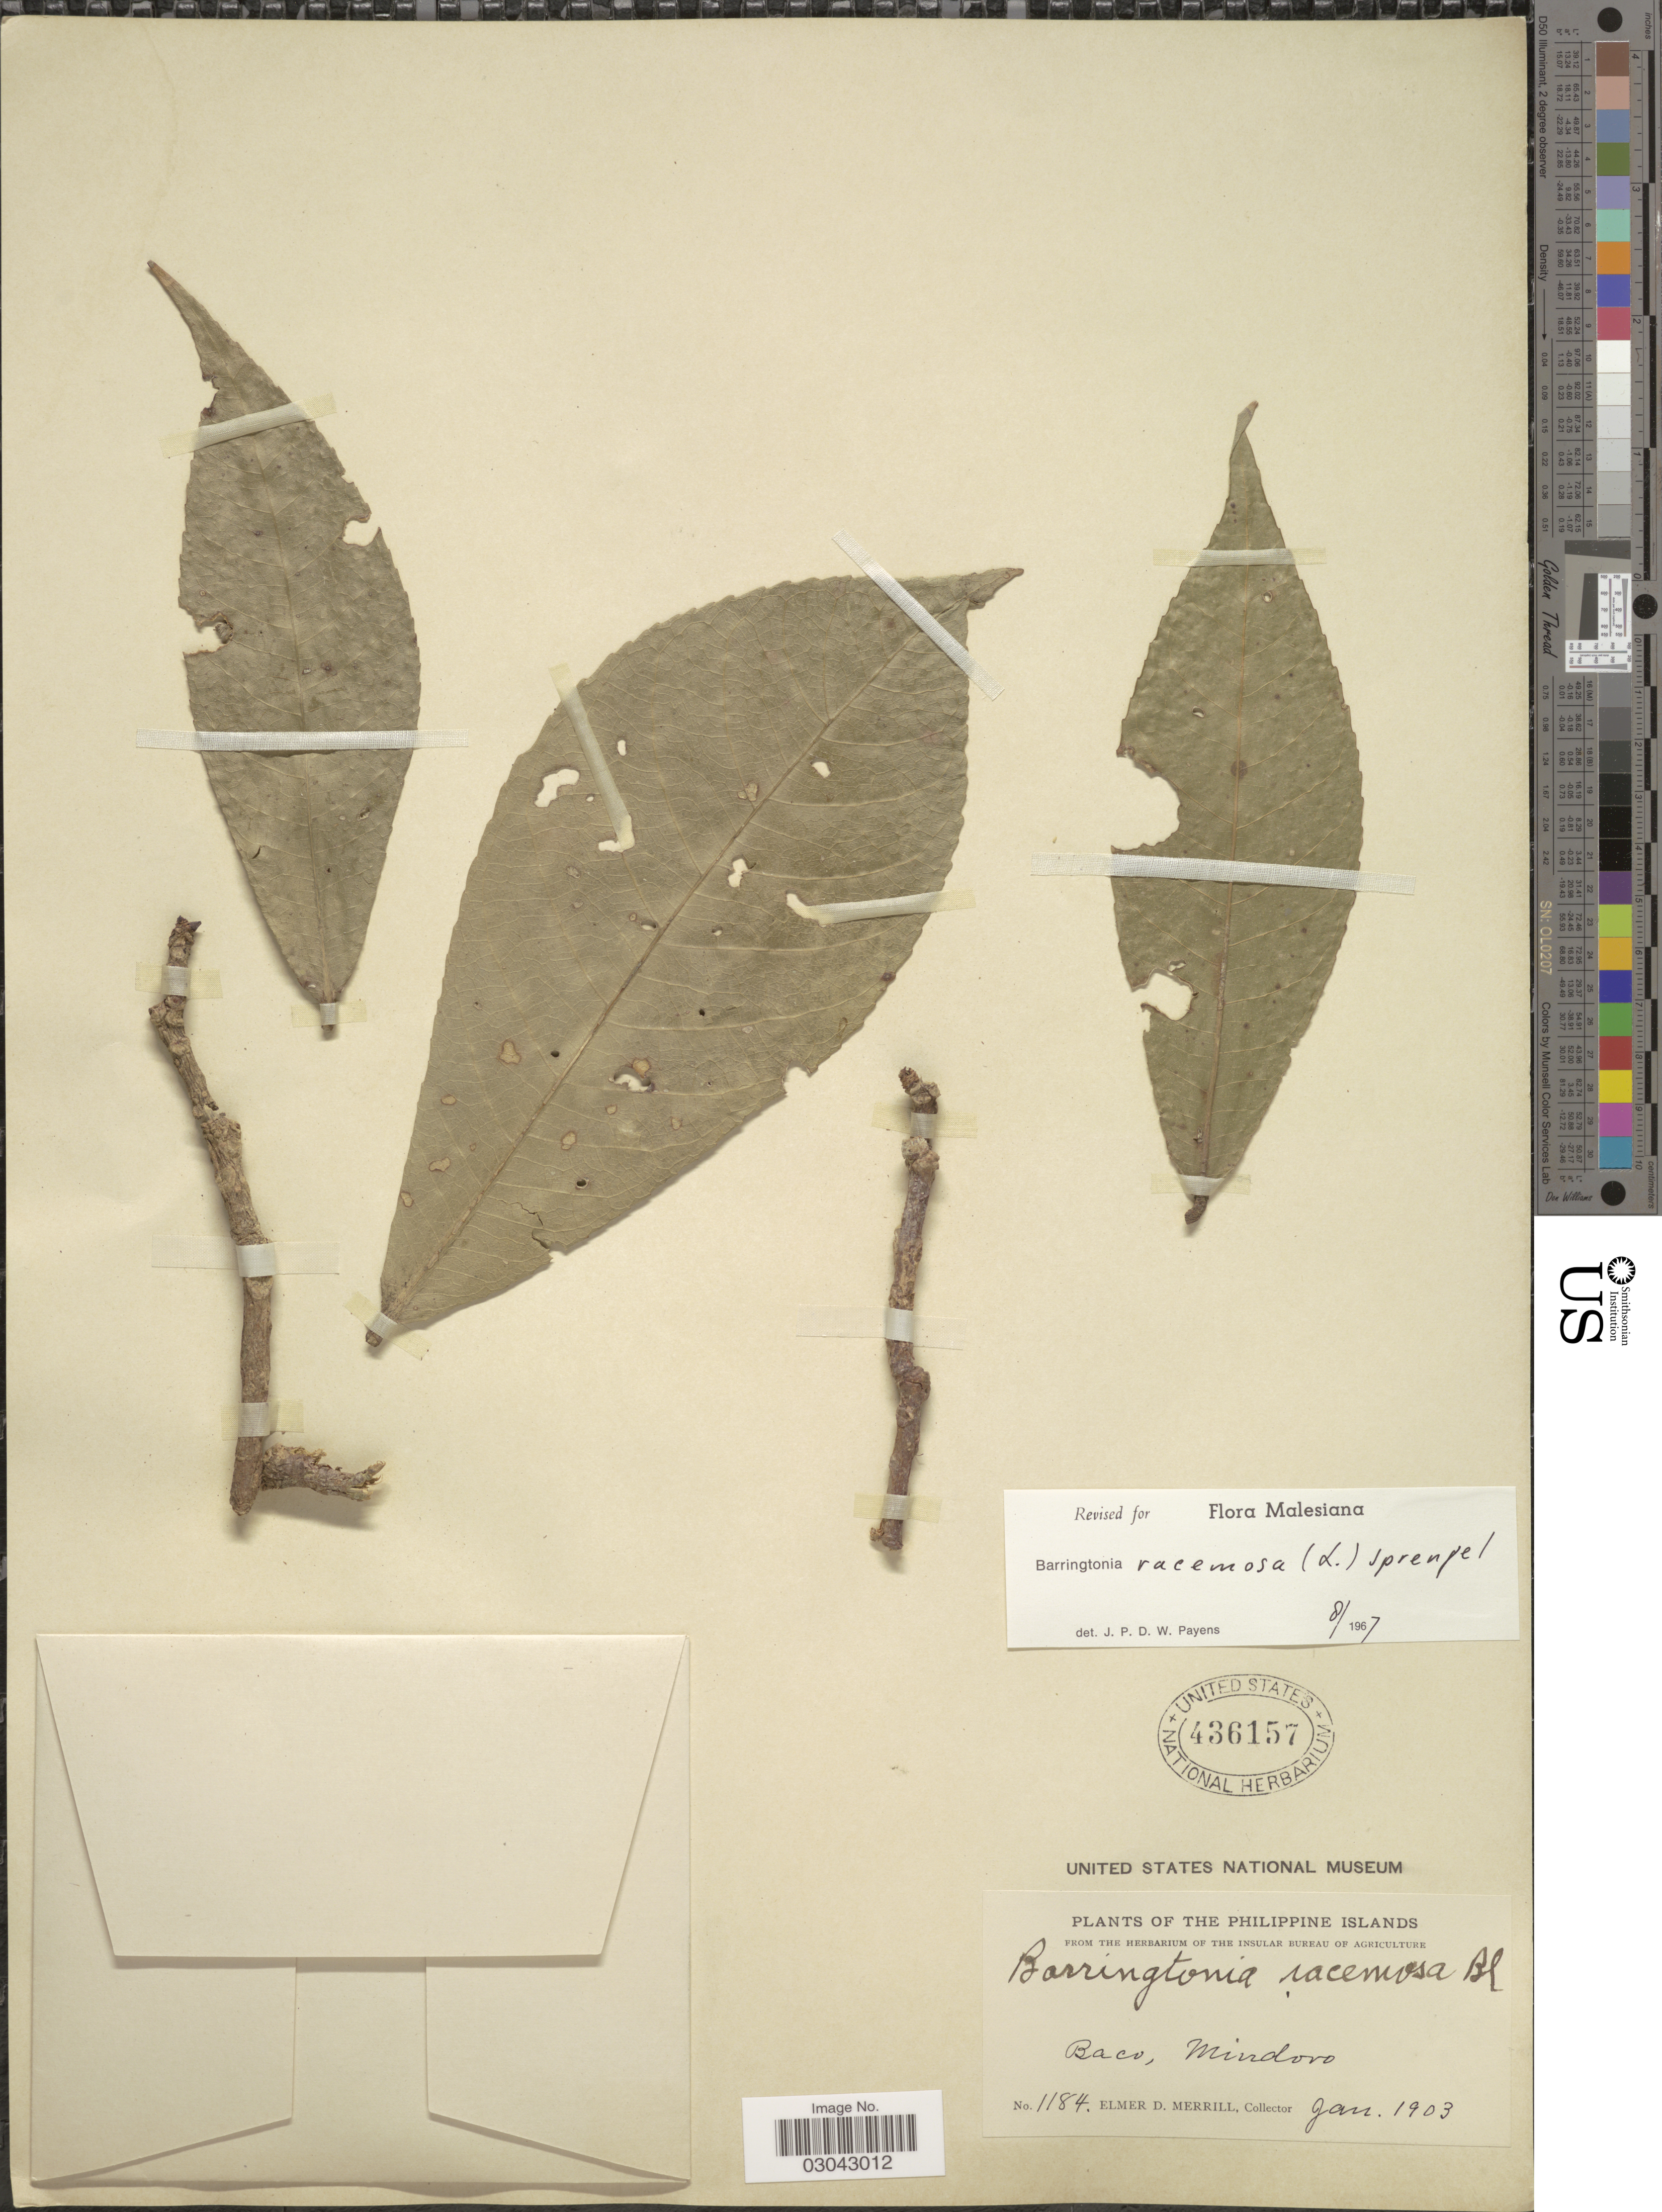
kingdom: Plantae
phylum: Tracheophyta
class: Magnoliopsida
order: Ericales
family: Lecythidaceae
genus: Barringtonia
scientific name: Barringtonia racemosa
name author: (L.) Spreng.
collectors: E. D. Merrill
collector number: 1184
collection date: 1903-01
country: Philippines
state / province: Mimaropa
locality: Baco, Mindoro.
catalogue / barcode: US 436157